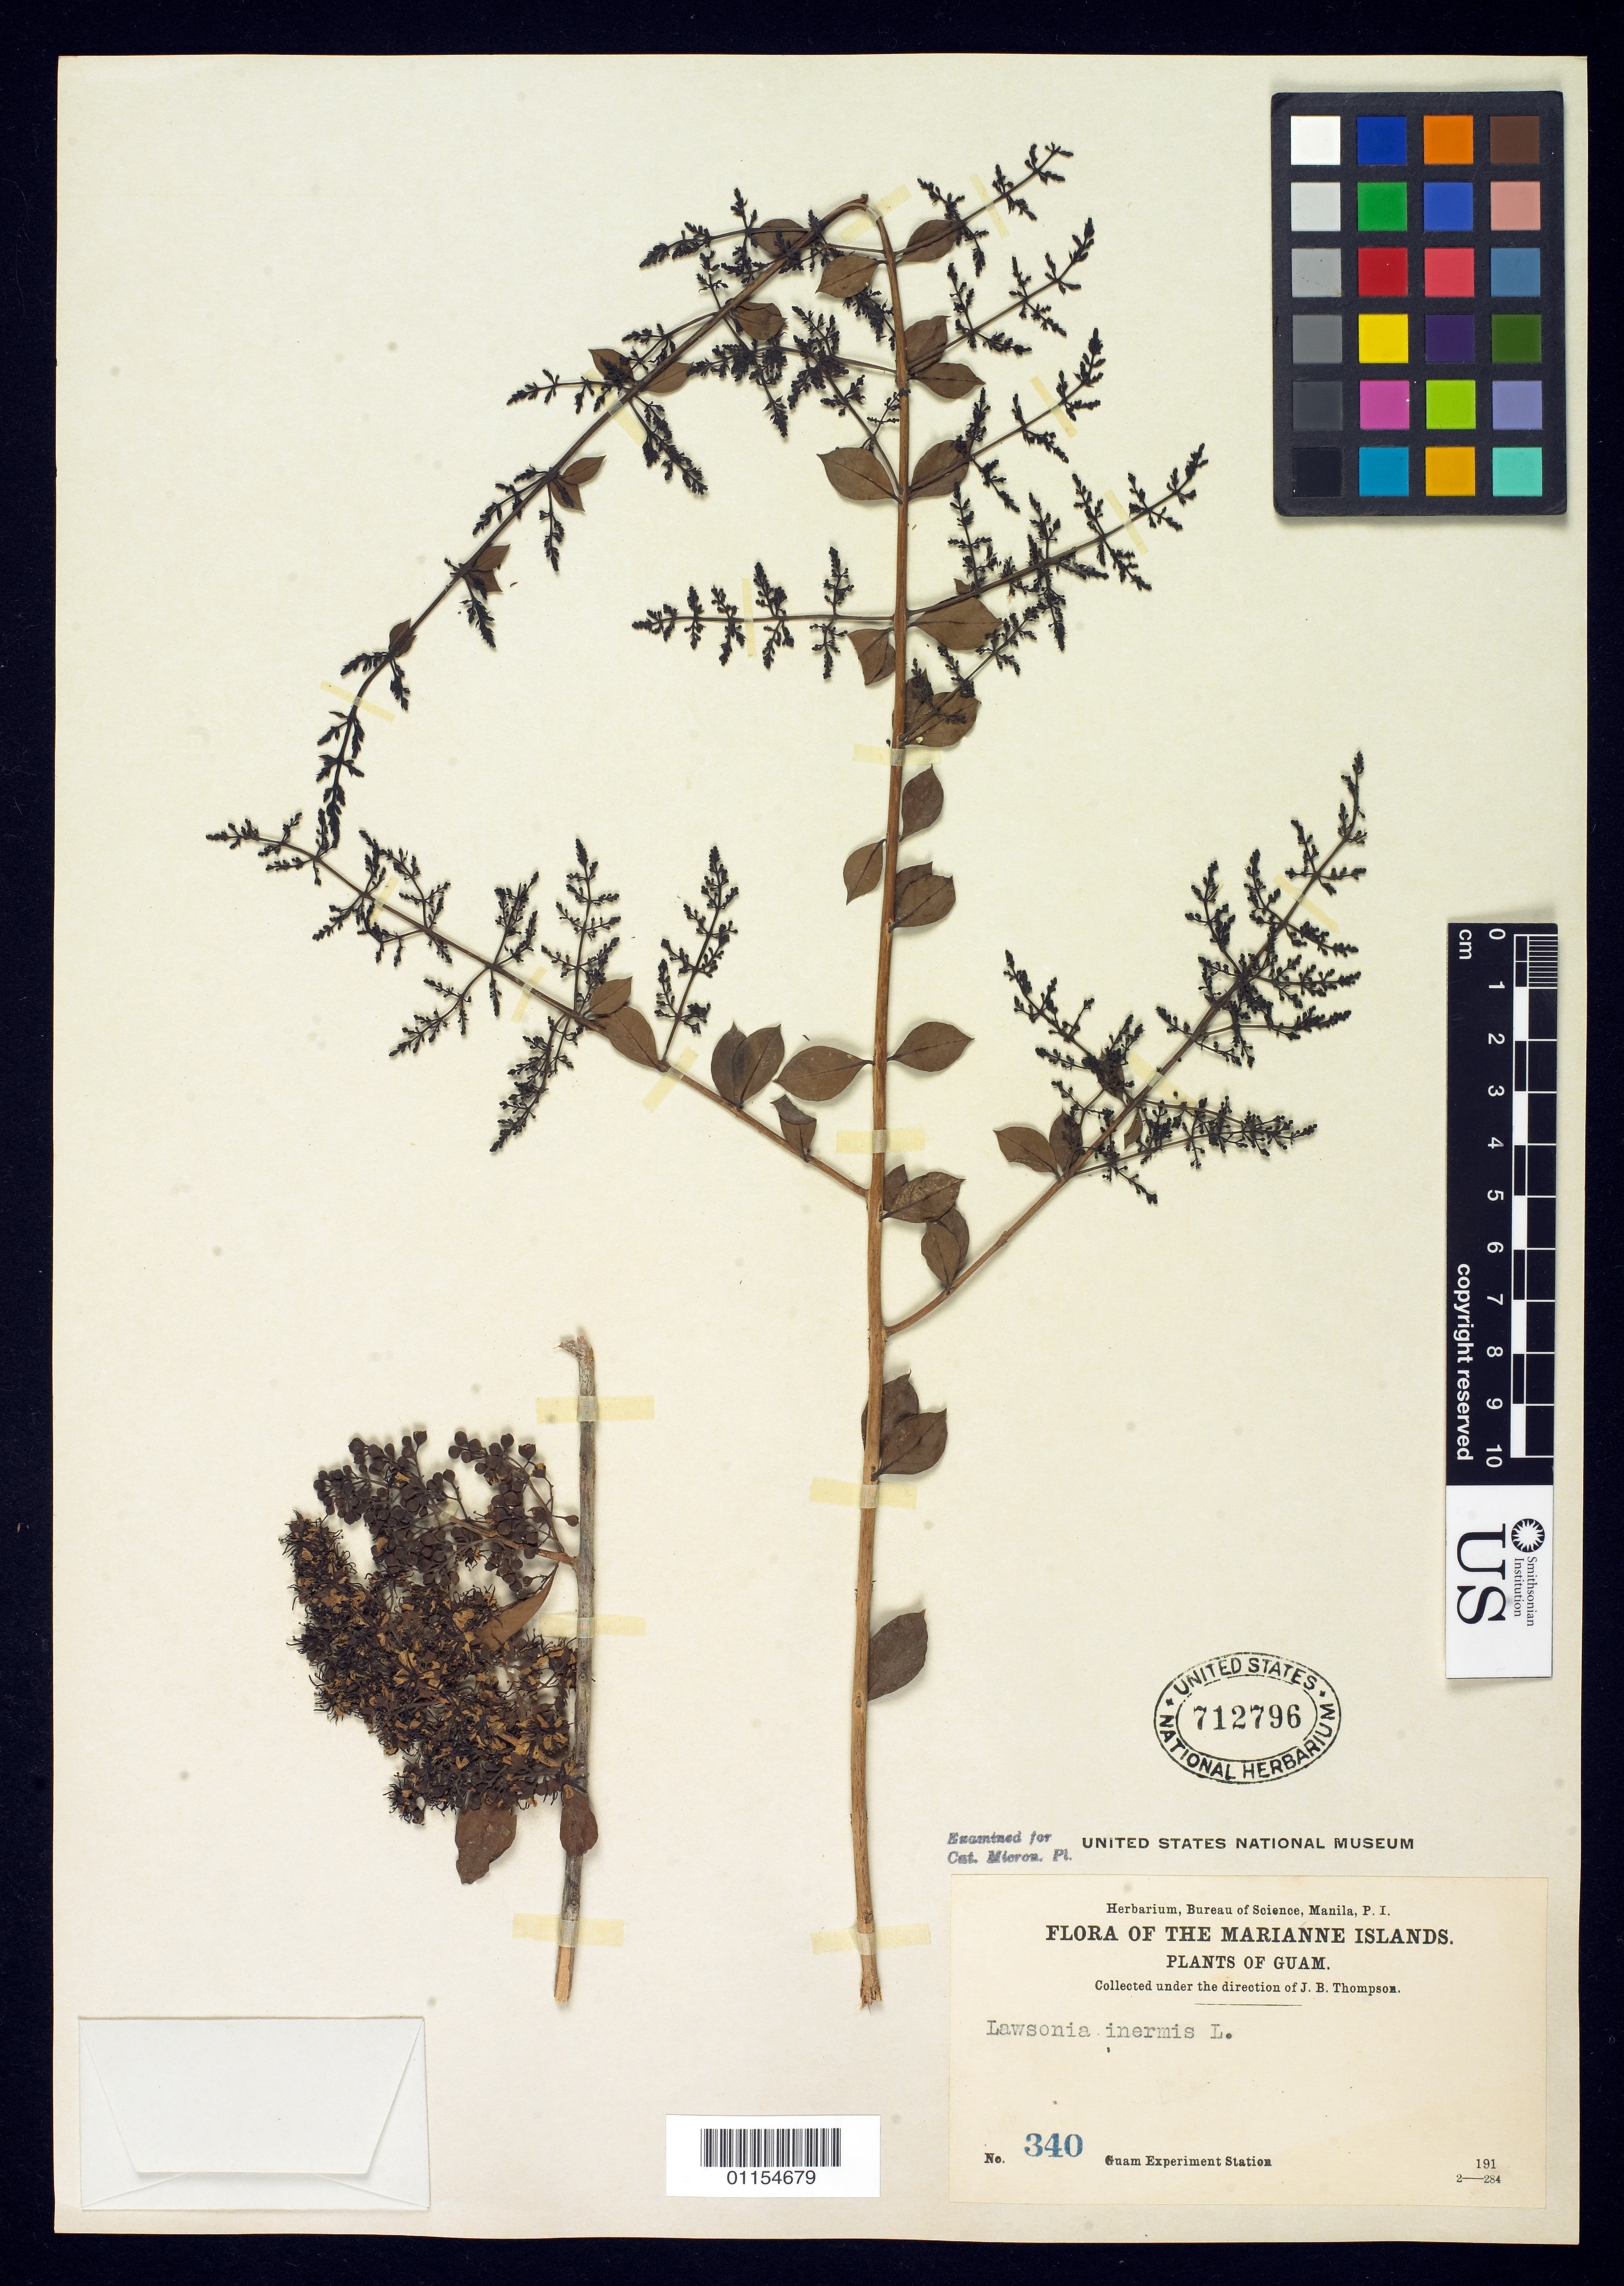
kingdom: Plantae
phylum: Tracheophyta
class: Magnoliopsida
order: Myrtales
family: Lythraceae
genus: Lawsonia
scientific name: Lawsonia inermis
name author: L.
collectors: J. B. Thompson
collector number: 340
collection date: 1910/1919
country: Guam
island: Guam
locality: Guam Experiment Station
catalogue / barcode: US 712796